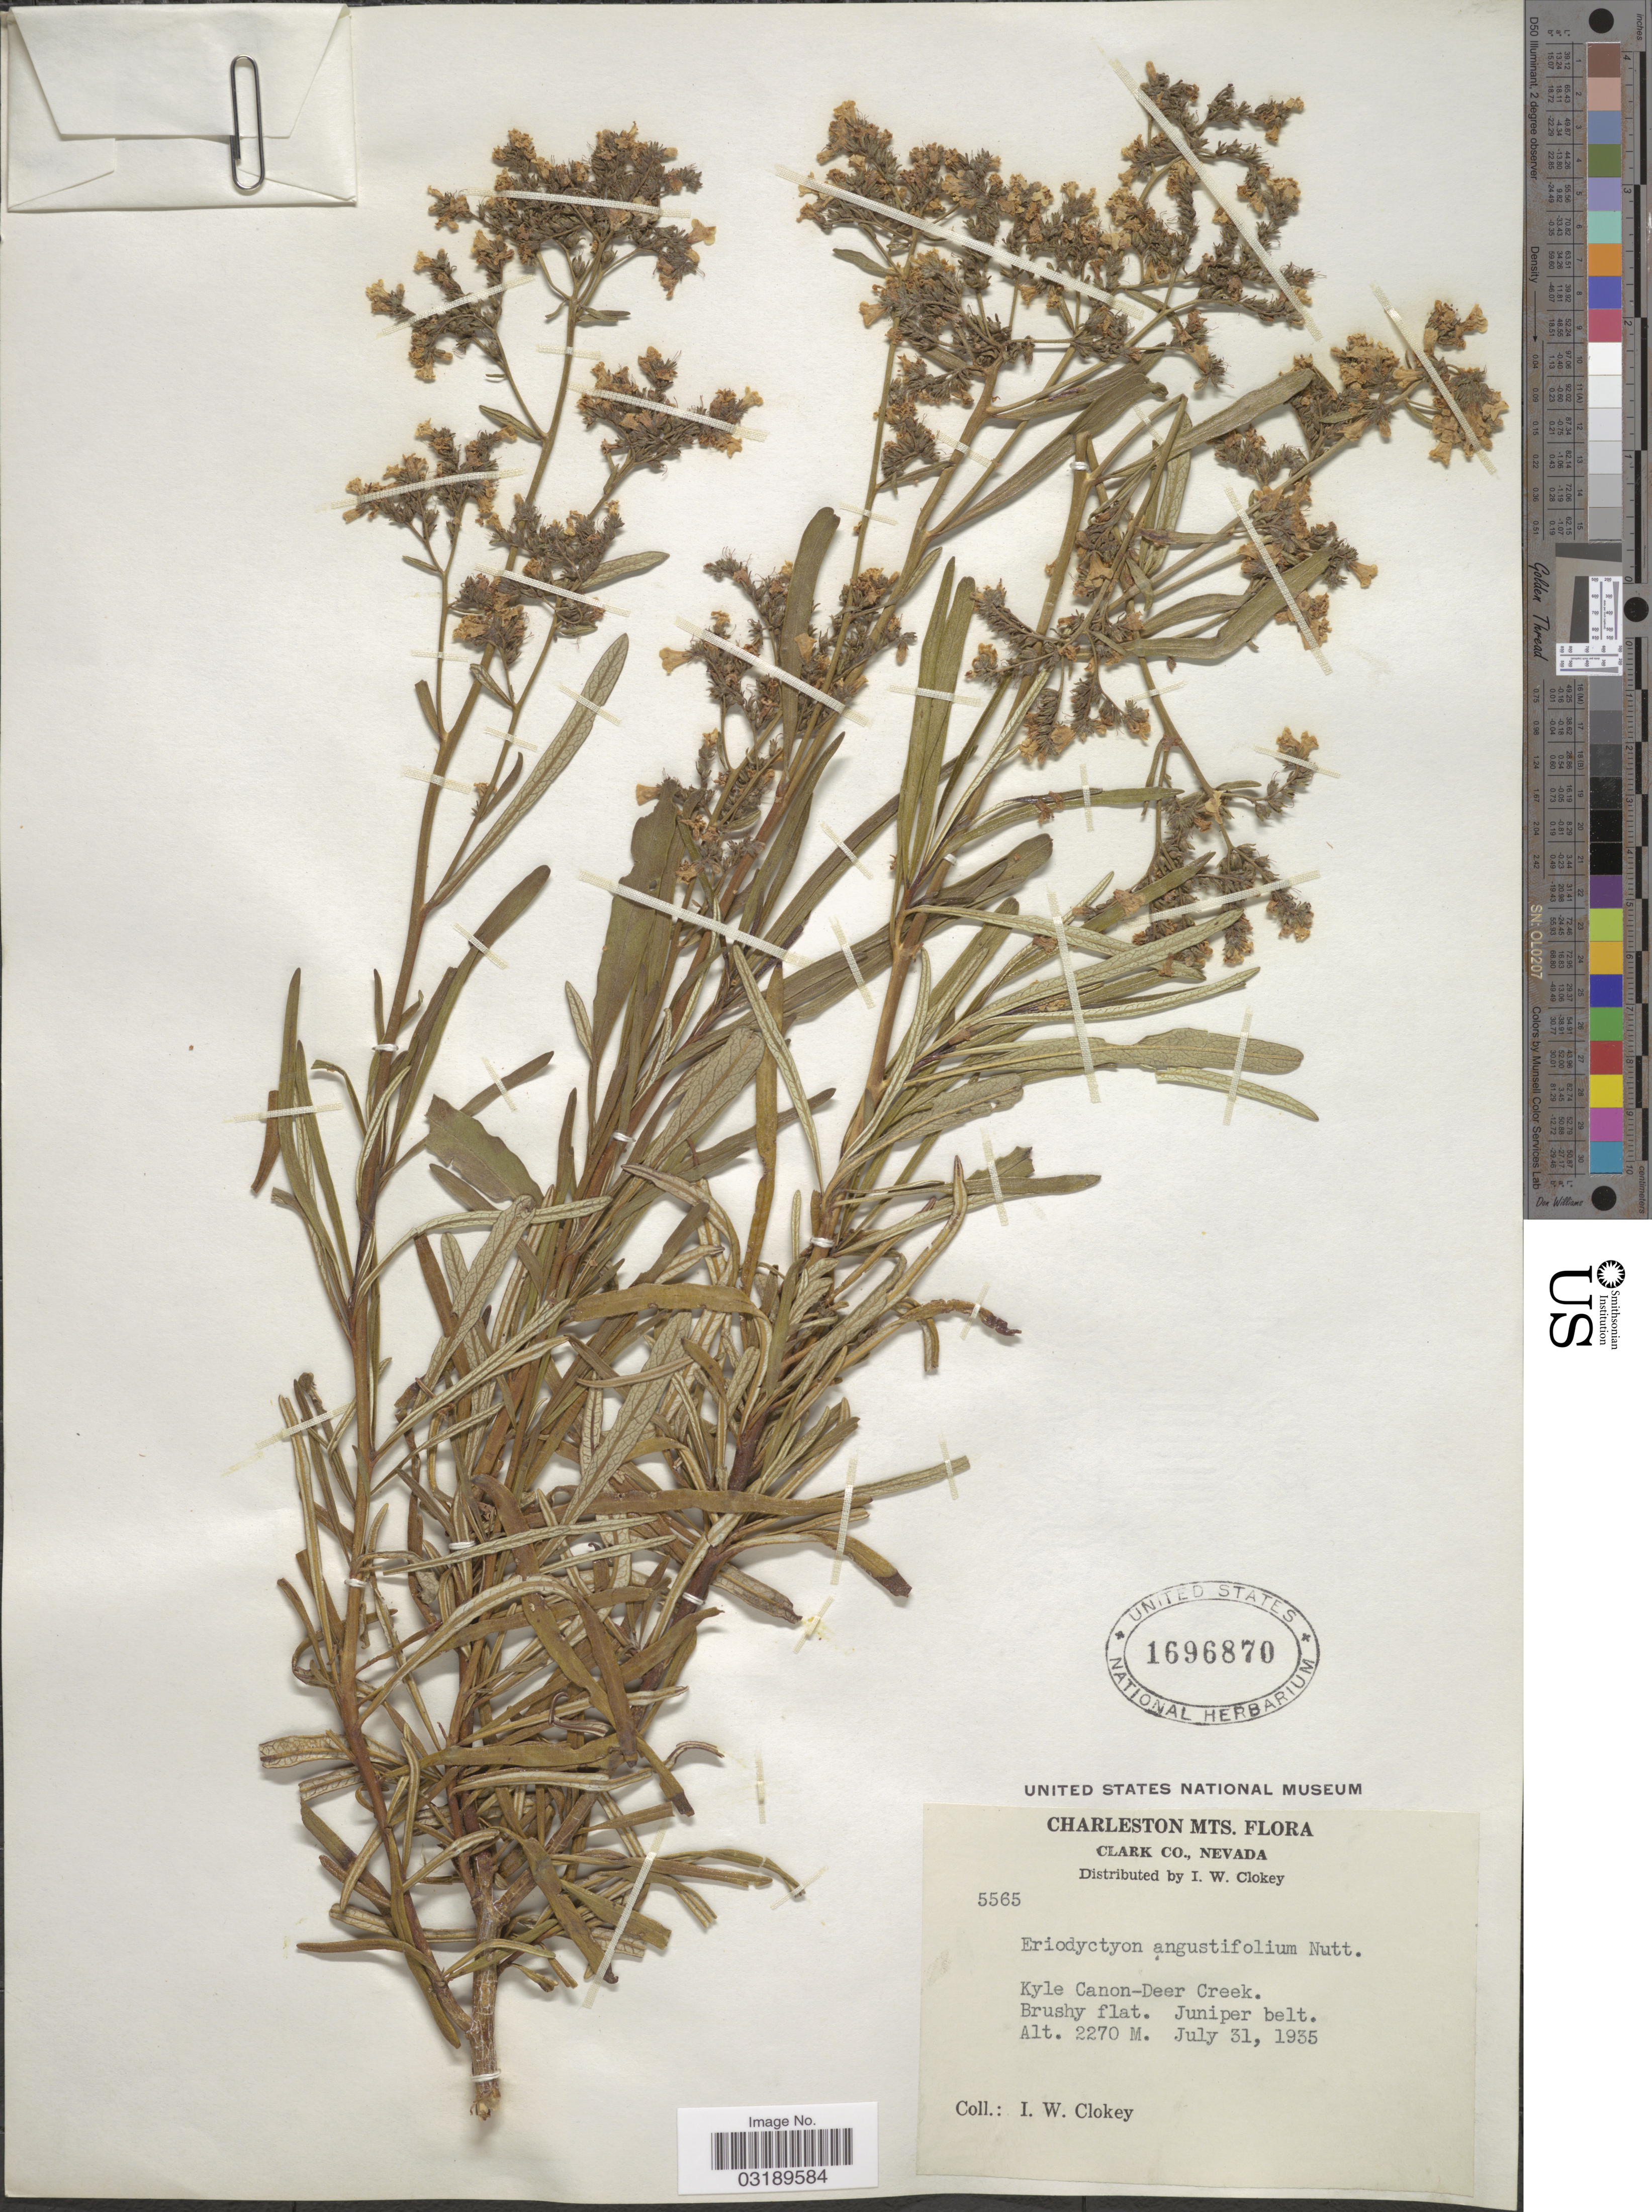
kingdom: Plantae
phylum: Tracheophyta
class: Magnoliopsida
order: Boraginales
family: Namaceae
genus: Eriodictyon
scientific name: Eriodictyon angustifolium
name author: Nutt.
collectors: I. W. Clokey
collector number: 5565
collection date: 1935-07-31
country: United States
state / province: Nevada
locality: Charleston Mts. Clark Co. Kyle Canon-Deer Creek.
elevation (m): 2270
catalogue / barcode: US 1696870